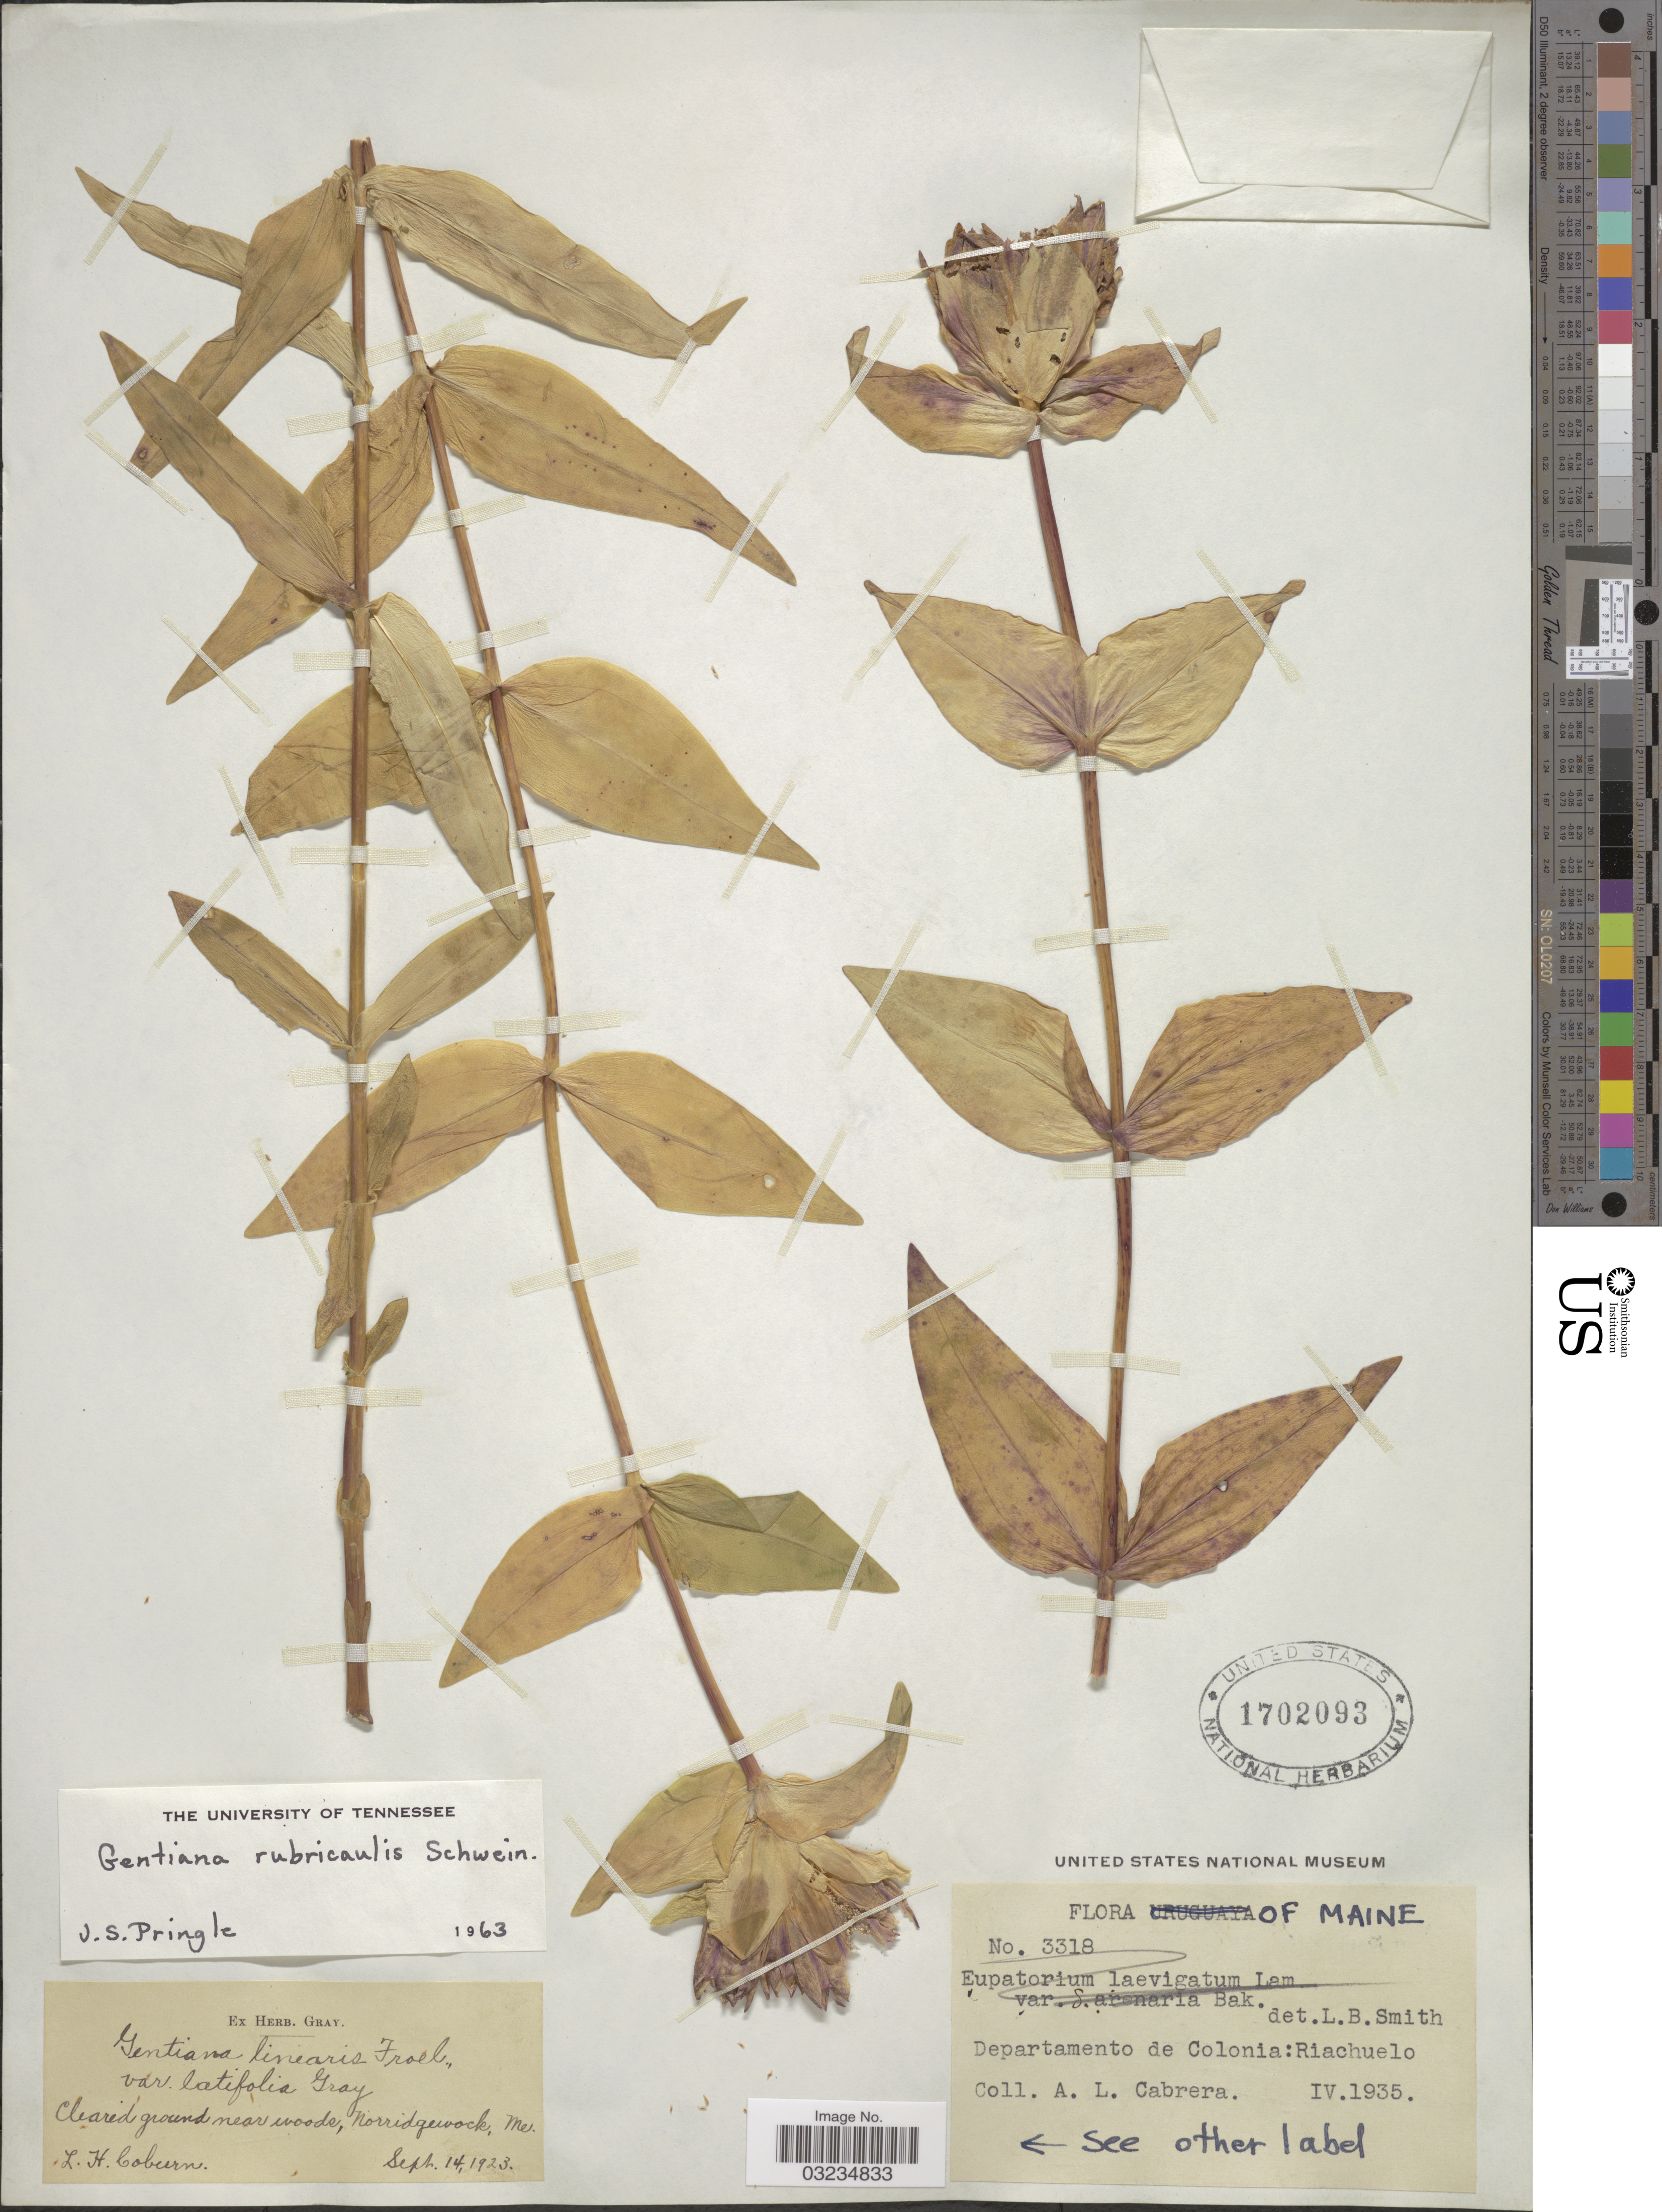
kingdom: Plantae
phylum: Tracheophyta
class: Magnoliopsida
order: Gentianales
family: Gentianaceae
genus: Gentiana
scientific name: Gentiana rubricaulis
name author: Schwein.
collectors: L. Coburn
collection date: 1923-09-14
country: United States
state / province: Maine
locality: Cleared ground near woods, Norridgewock, Me.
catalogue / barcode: US 1702093